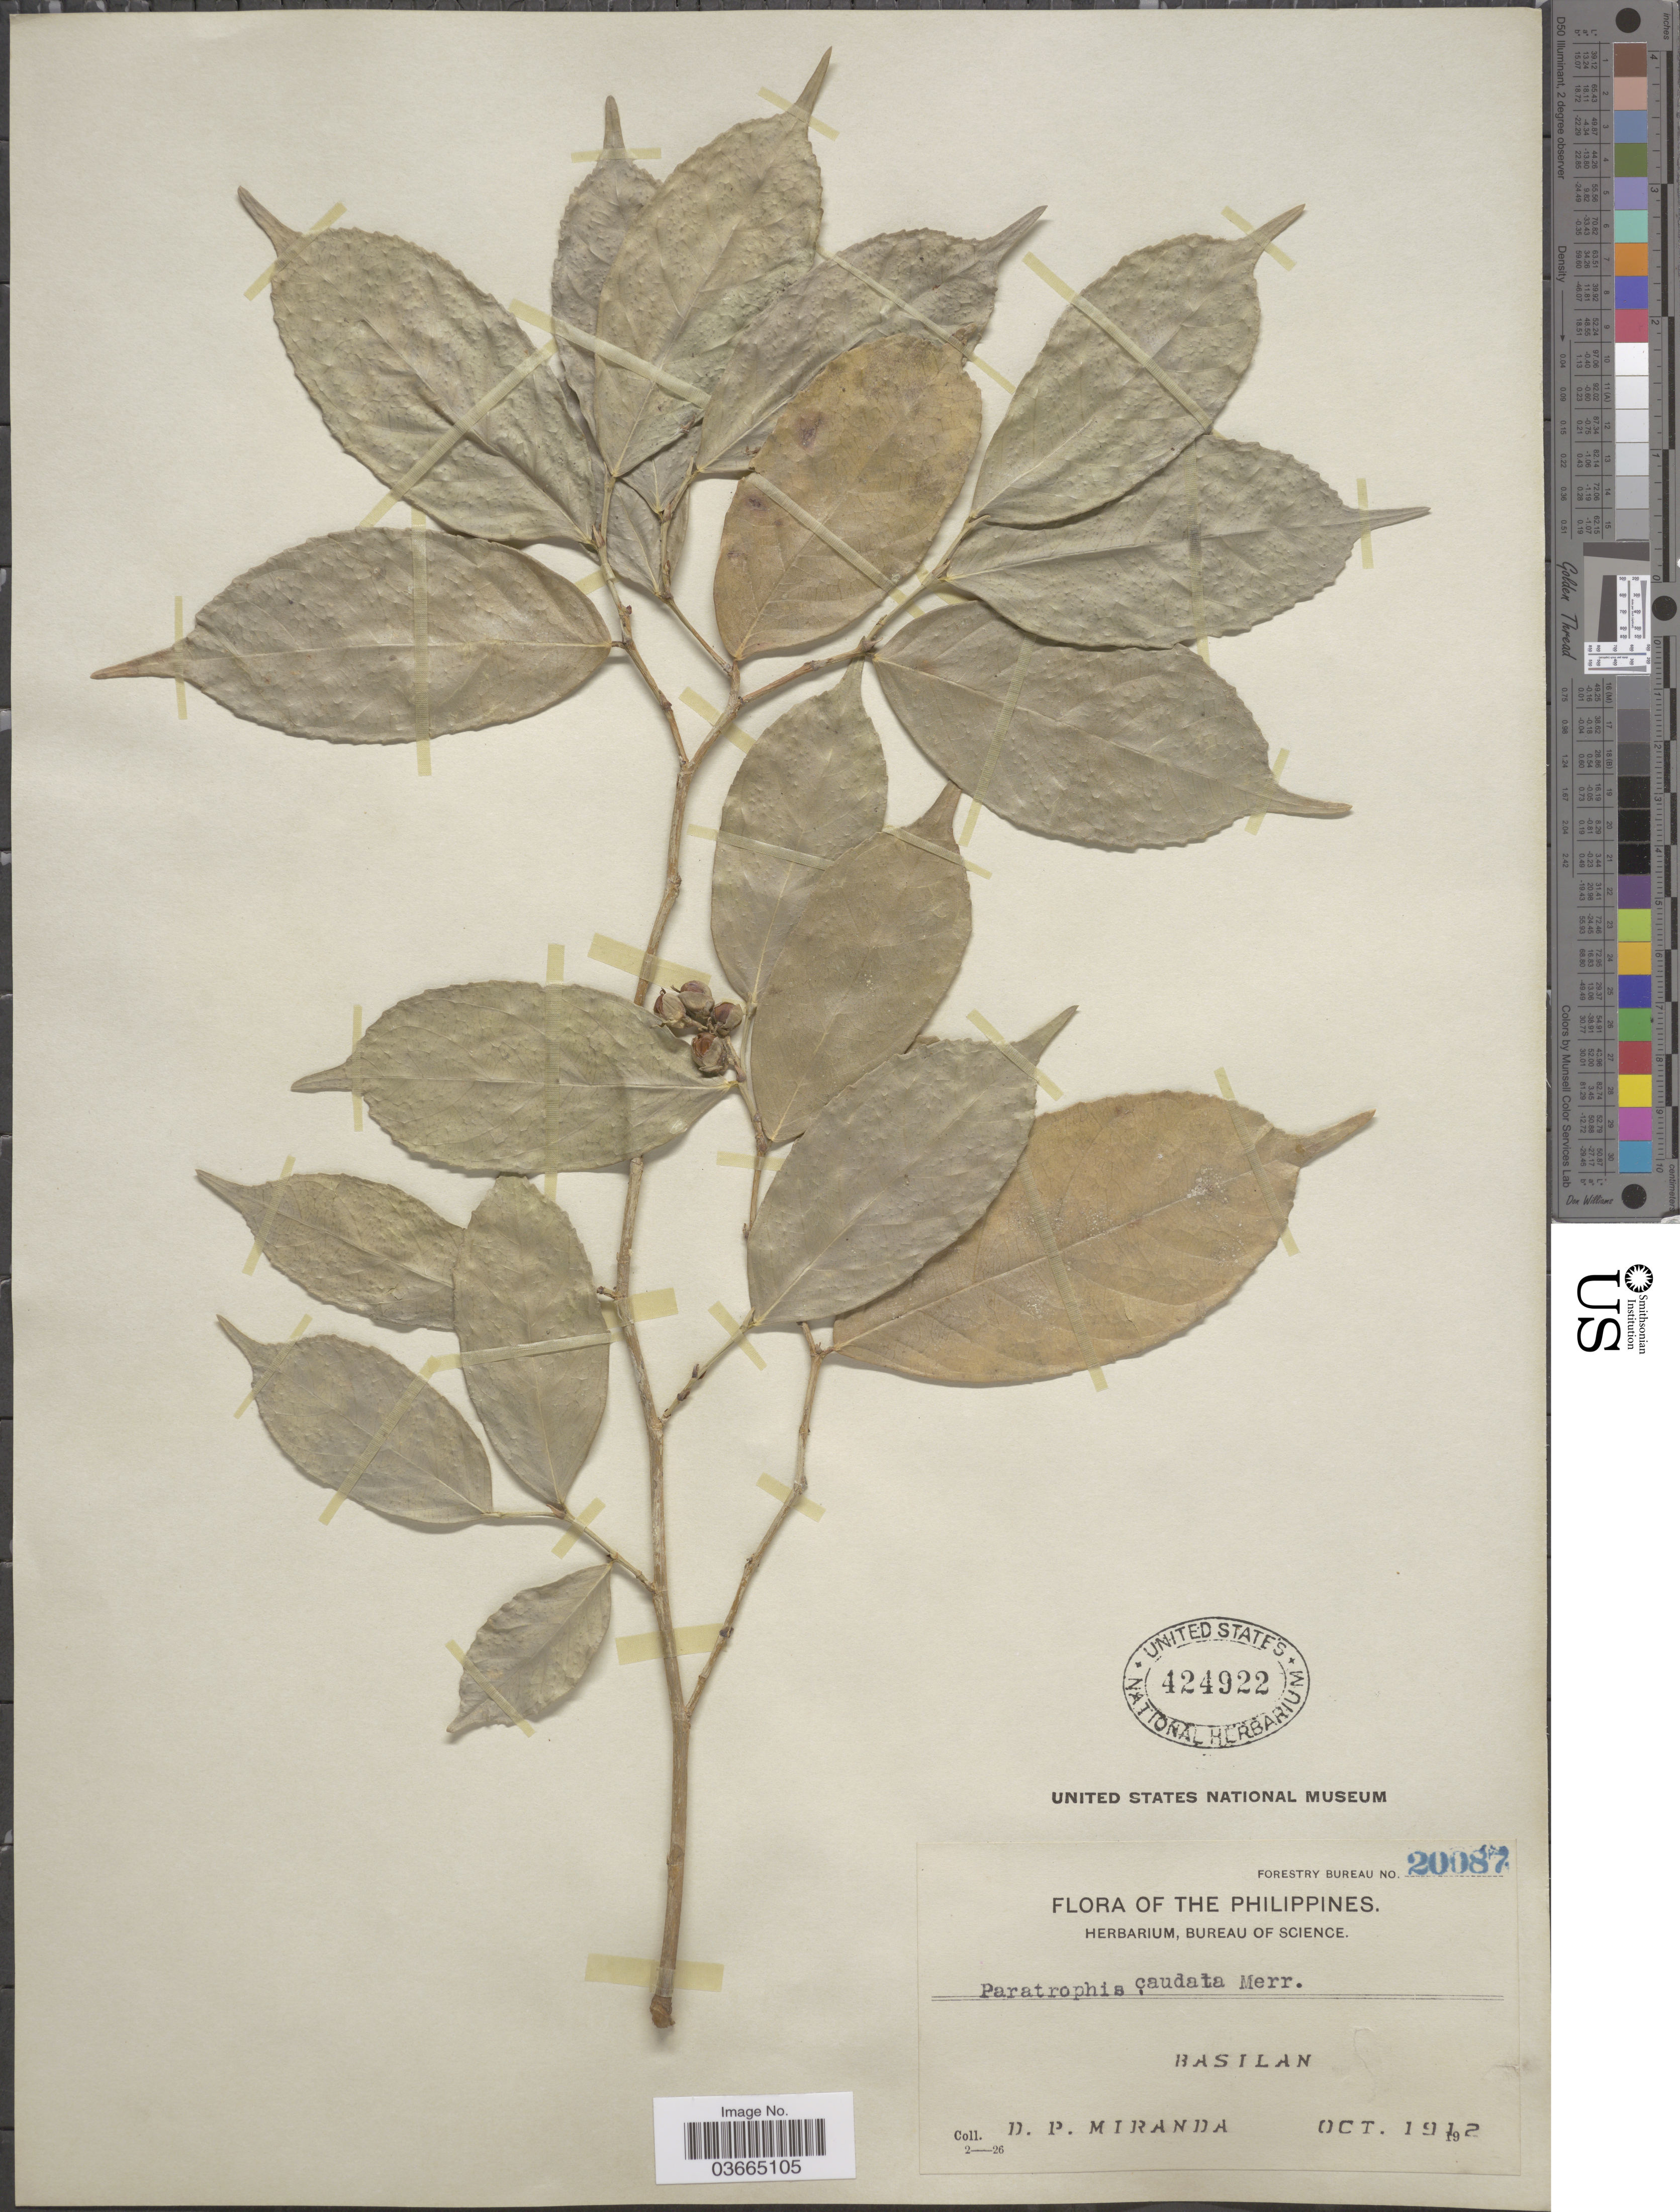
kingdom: Plantae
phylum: Tracheophyta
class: Magnoliopsida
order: Rosales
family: Moraceae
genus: Taxotrophis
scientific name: Taxotrophis macrophylla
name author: (Blume) Boerl.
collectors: D. P. Miranda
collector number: Forestry Bureau 20087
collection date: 1912-10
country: Philippines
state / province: Muslim Mindanao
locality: The Philippines. Basilan.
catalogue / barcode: US 424922